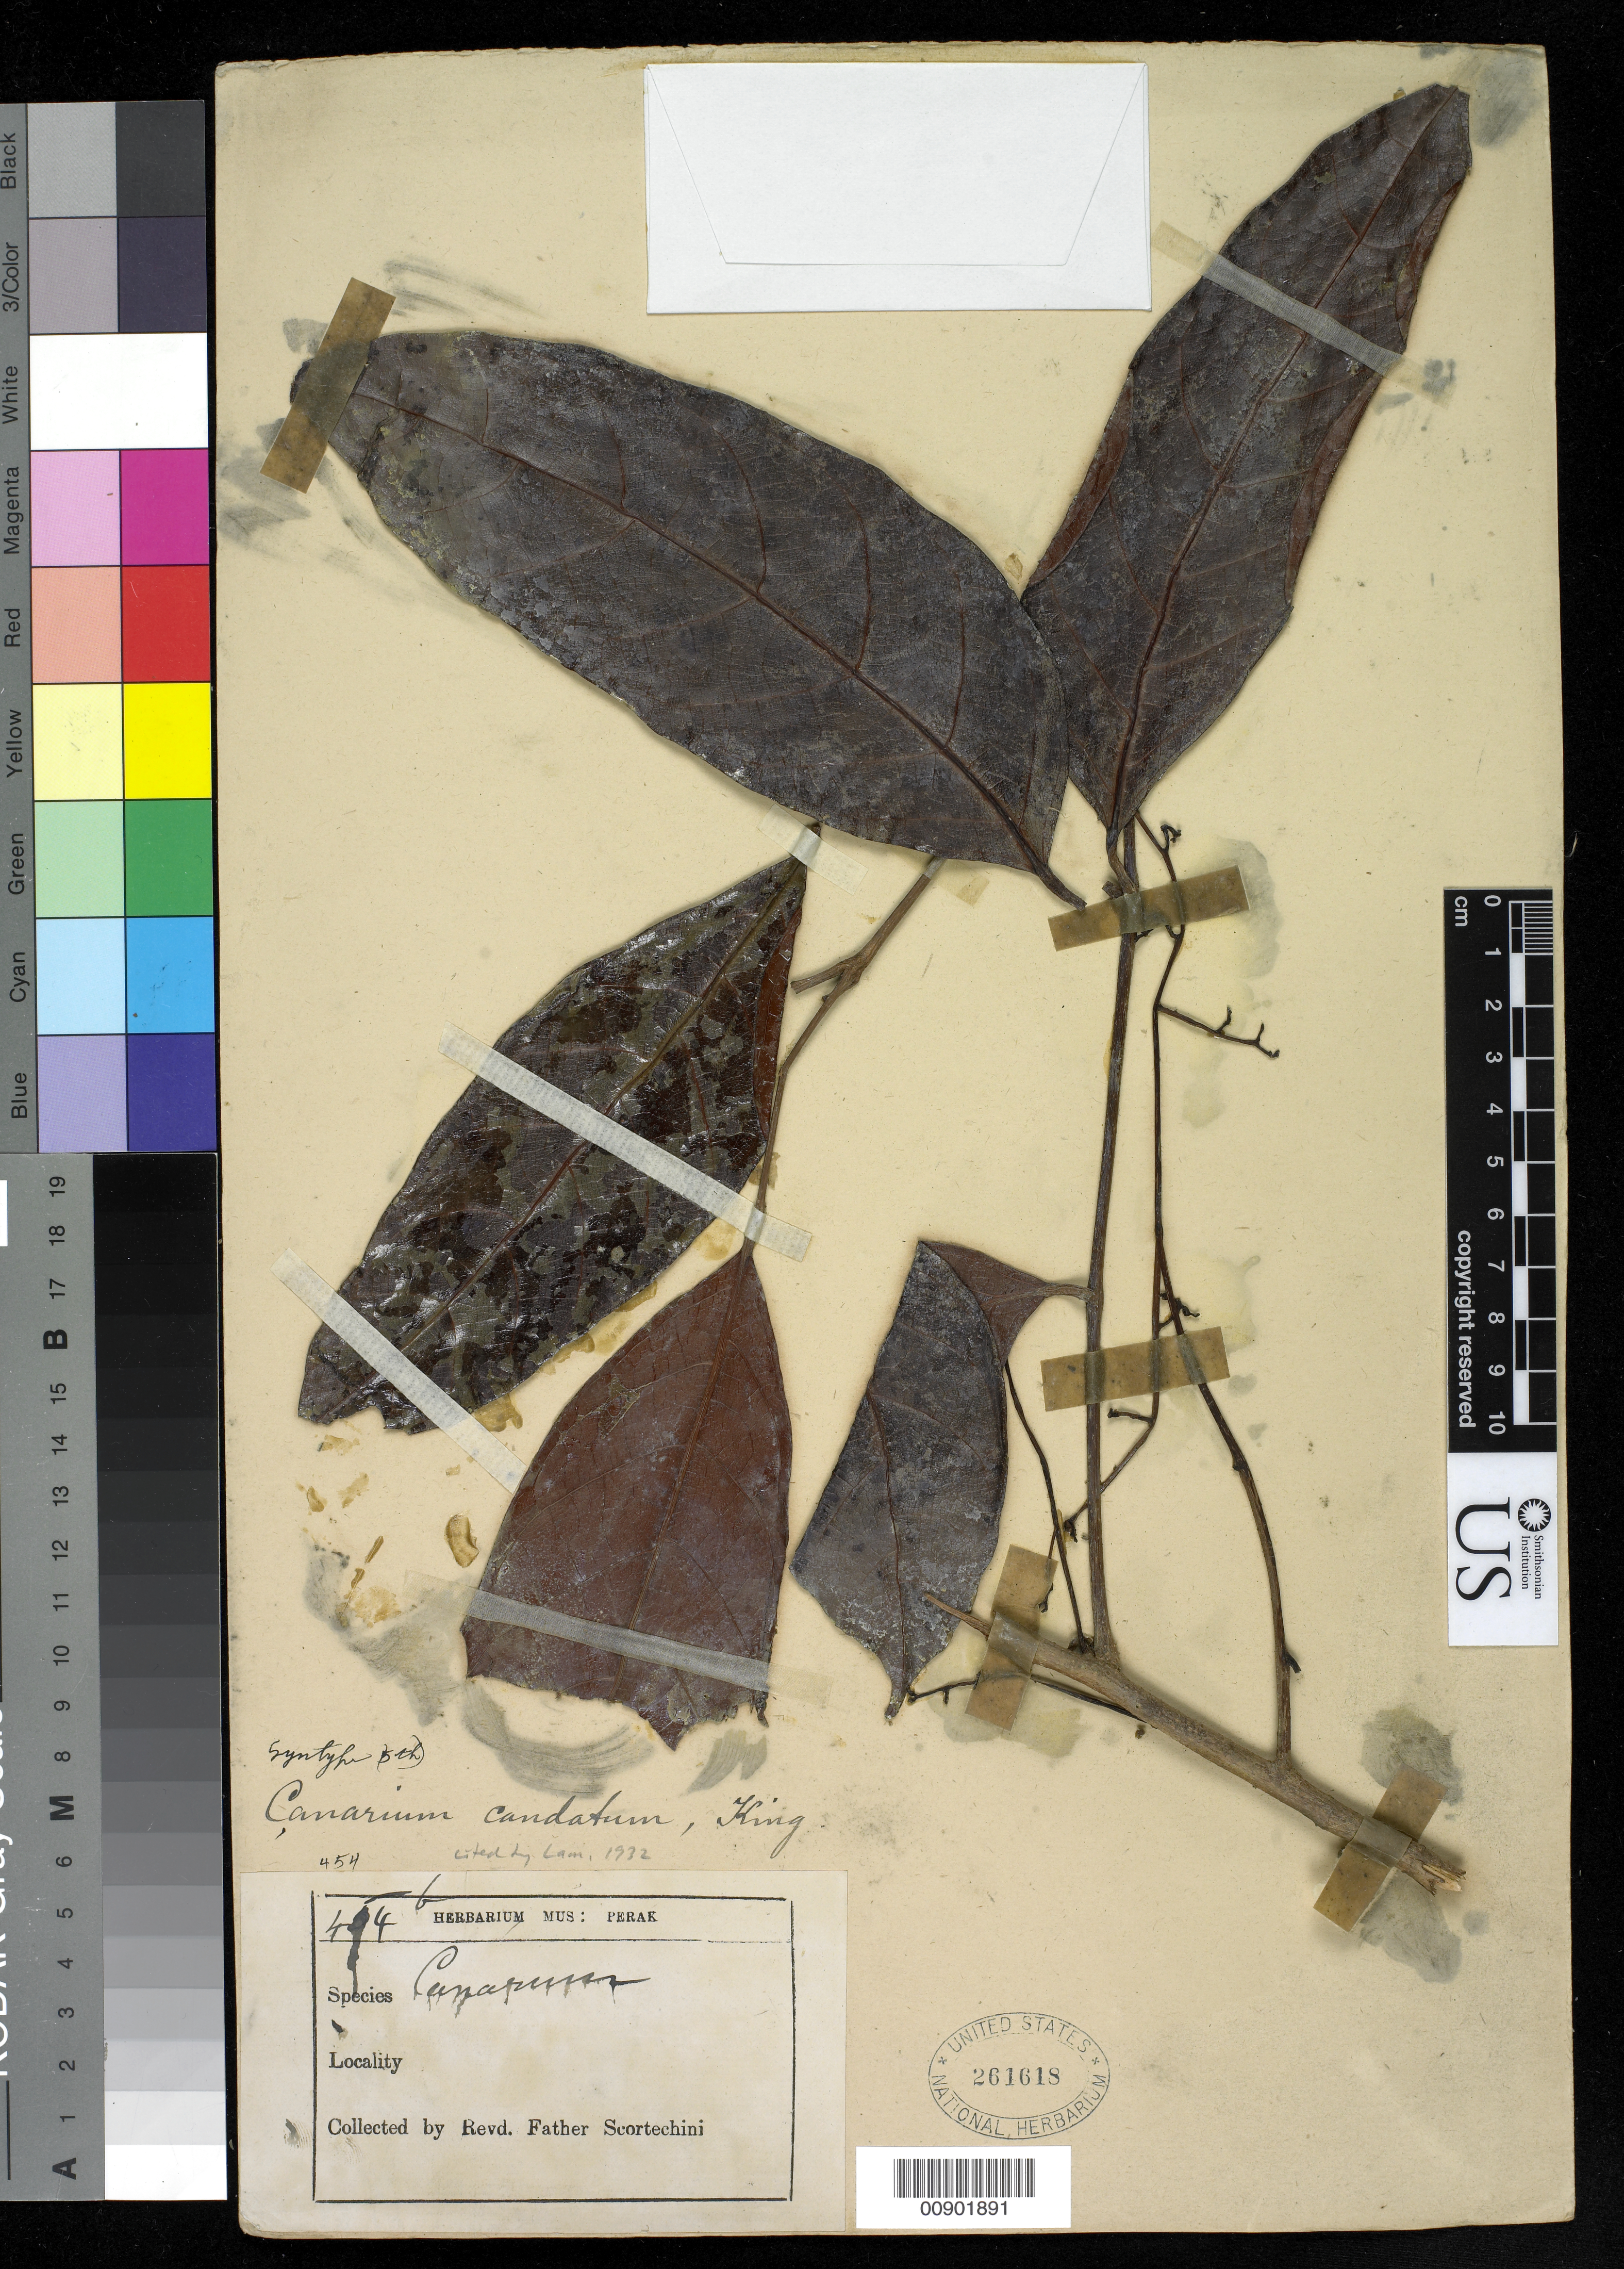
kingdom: Plantae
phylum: Tracheophyta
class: Magnoliopsida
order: Sapindales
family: Burseraceae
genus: Canarium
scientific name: Canarium caudatum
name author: King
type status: Syntype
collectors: B. Scortechini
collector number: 454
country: Malaysia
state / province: Perak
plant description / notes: Cited by Lam, Bull. Jard. Bot. Buitenz. ser. 3, 12: 444.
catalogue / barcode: US 261618